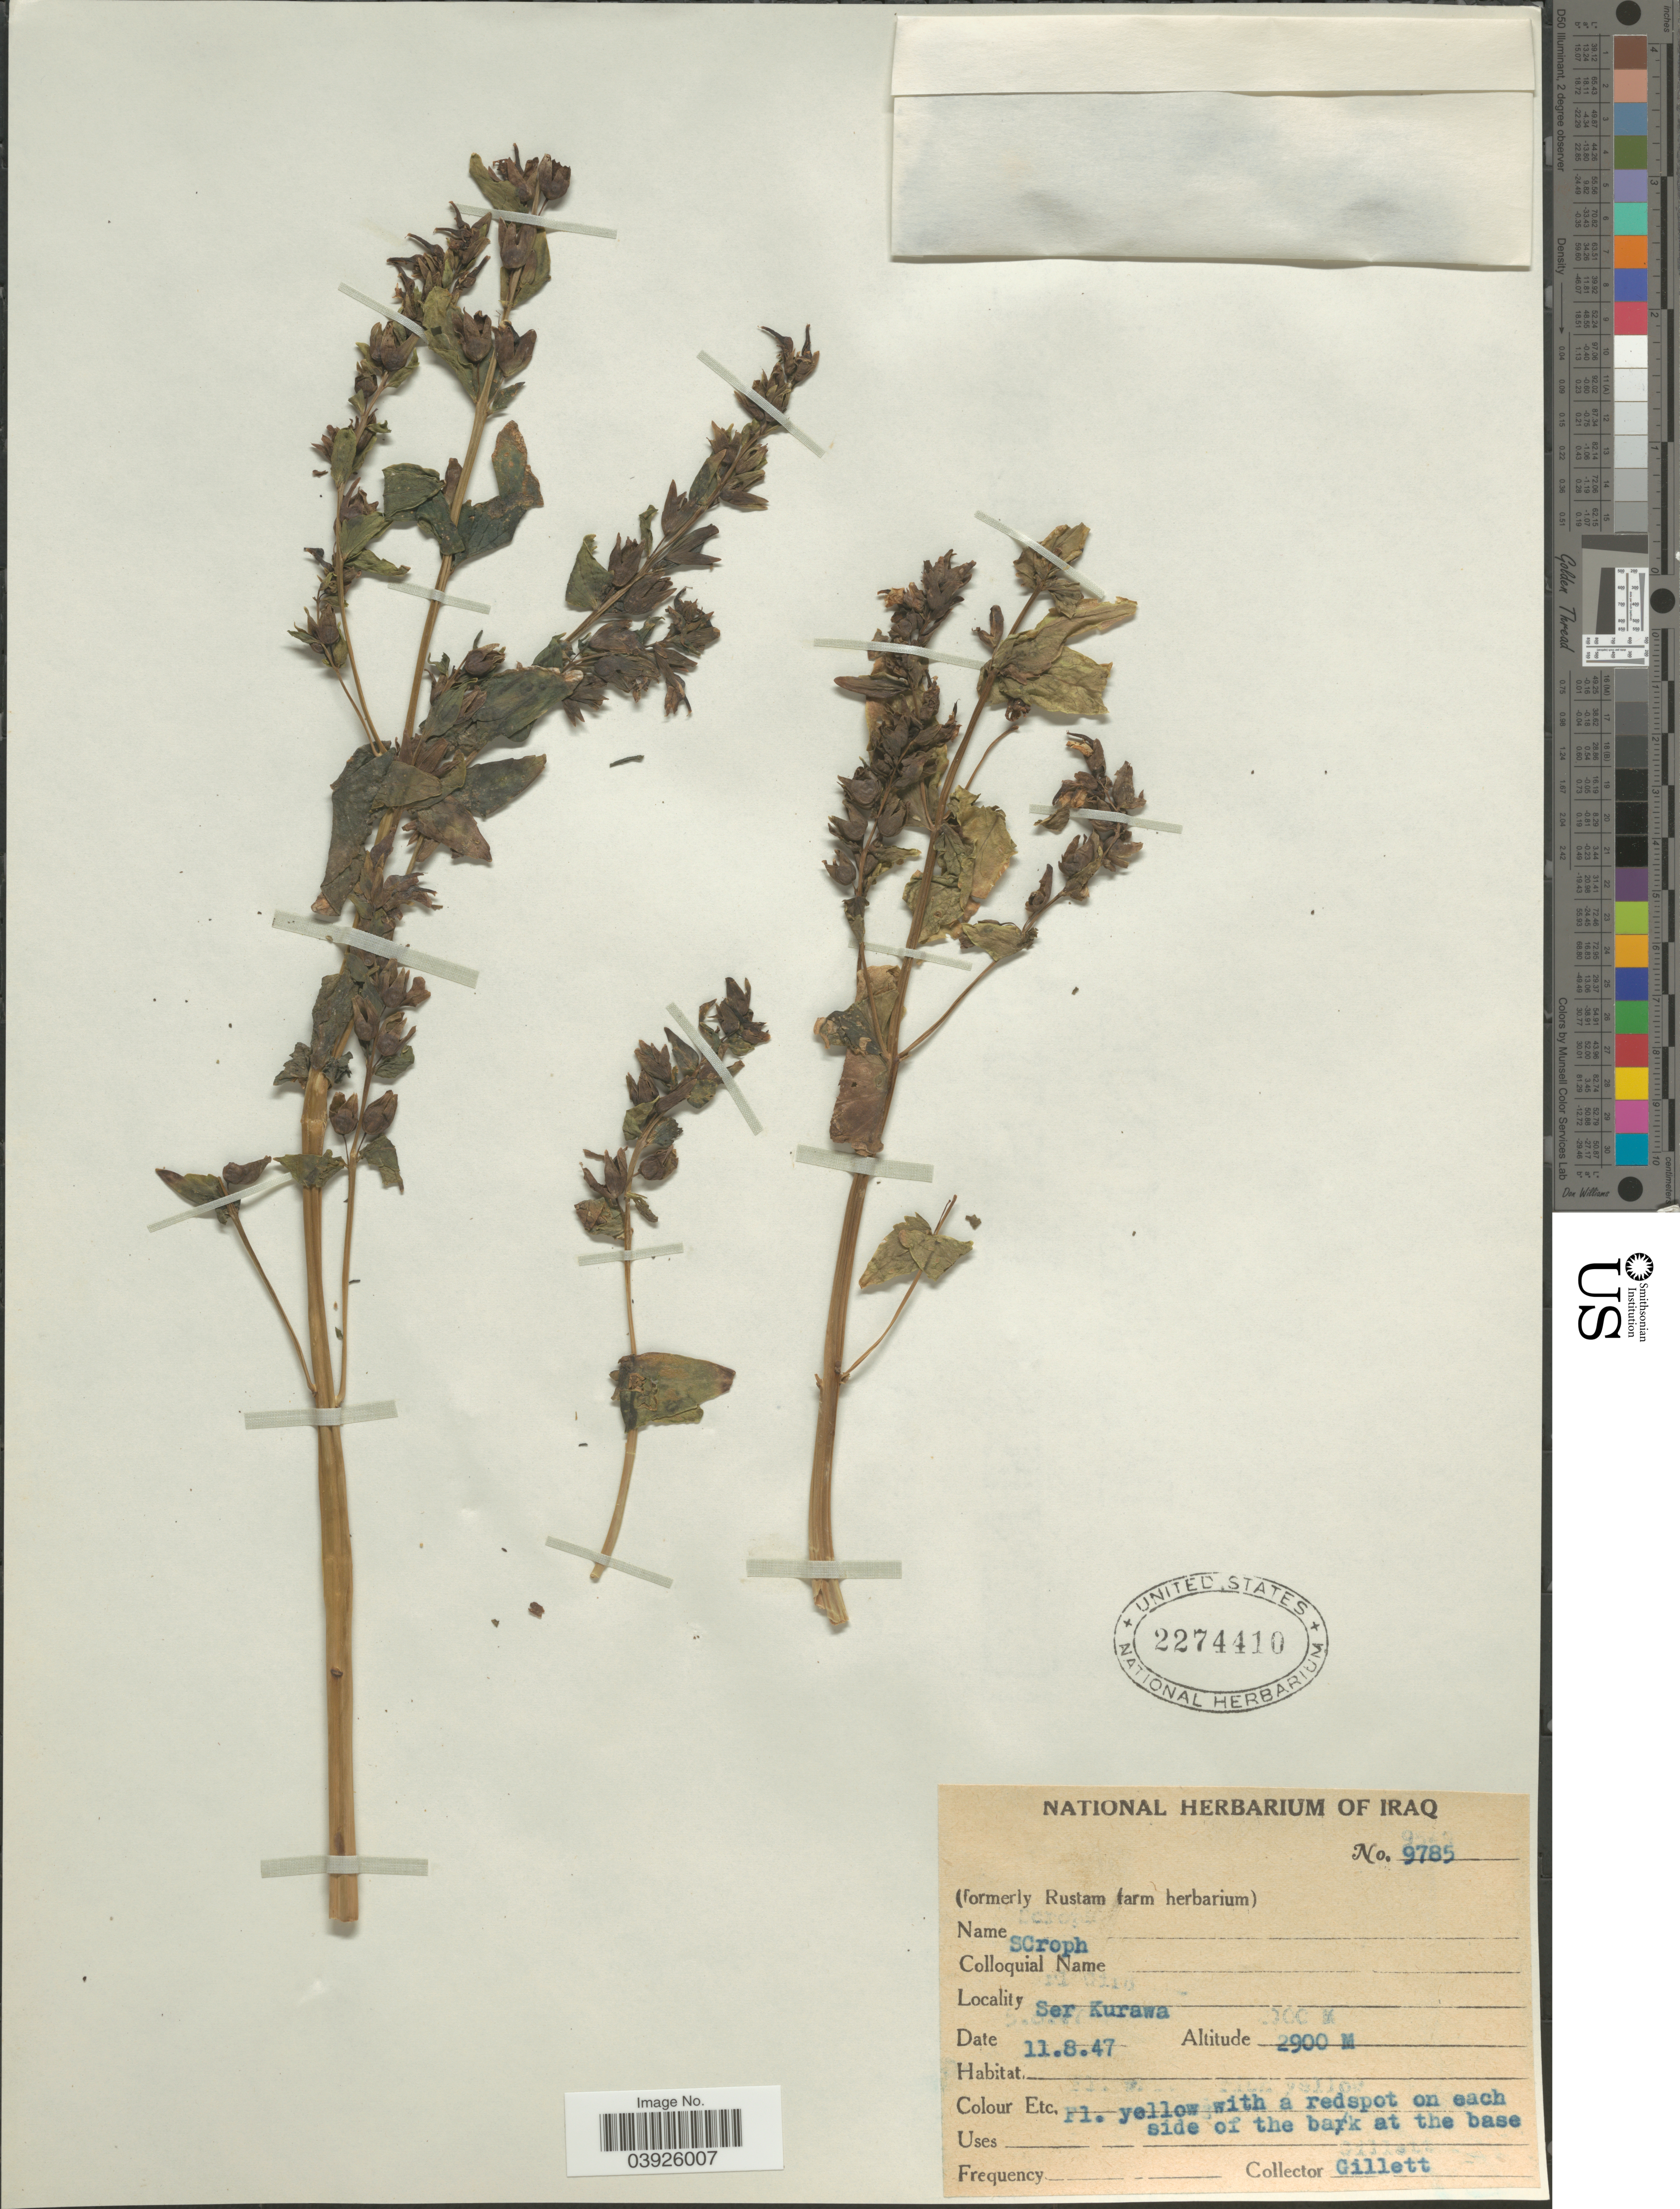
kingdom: Plantae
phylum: Tracheophyta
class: Magnoliopsida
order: Lamiales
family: Scrophulariaceae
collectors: Gillett, --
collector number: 9785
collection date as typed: Transcribed d/m/y: 11/8/47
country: Iraq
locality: Ser Kurawa.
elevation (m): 2900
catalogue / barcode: US 2274410